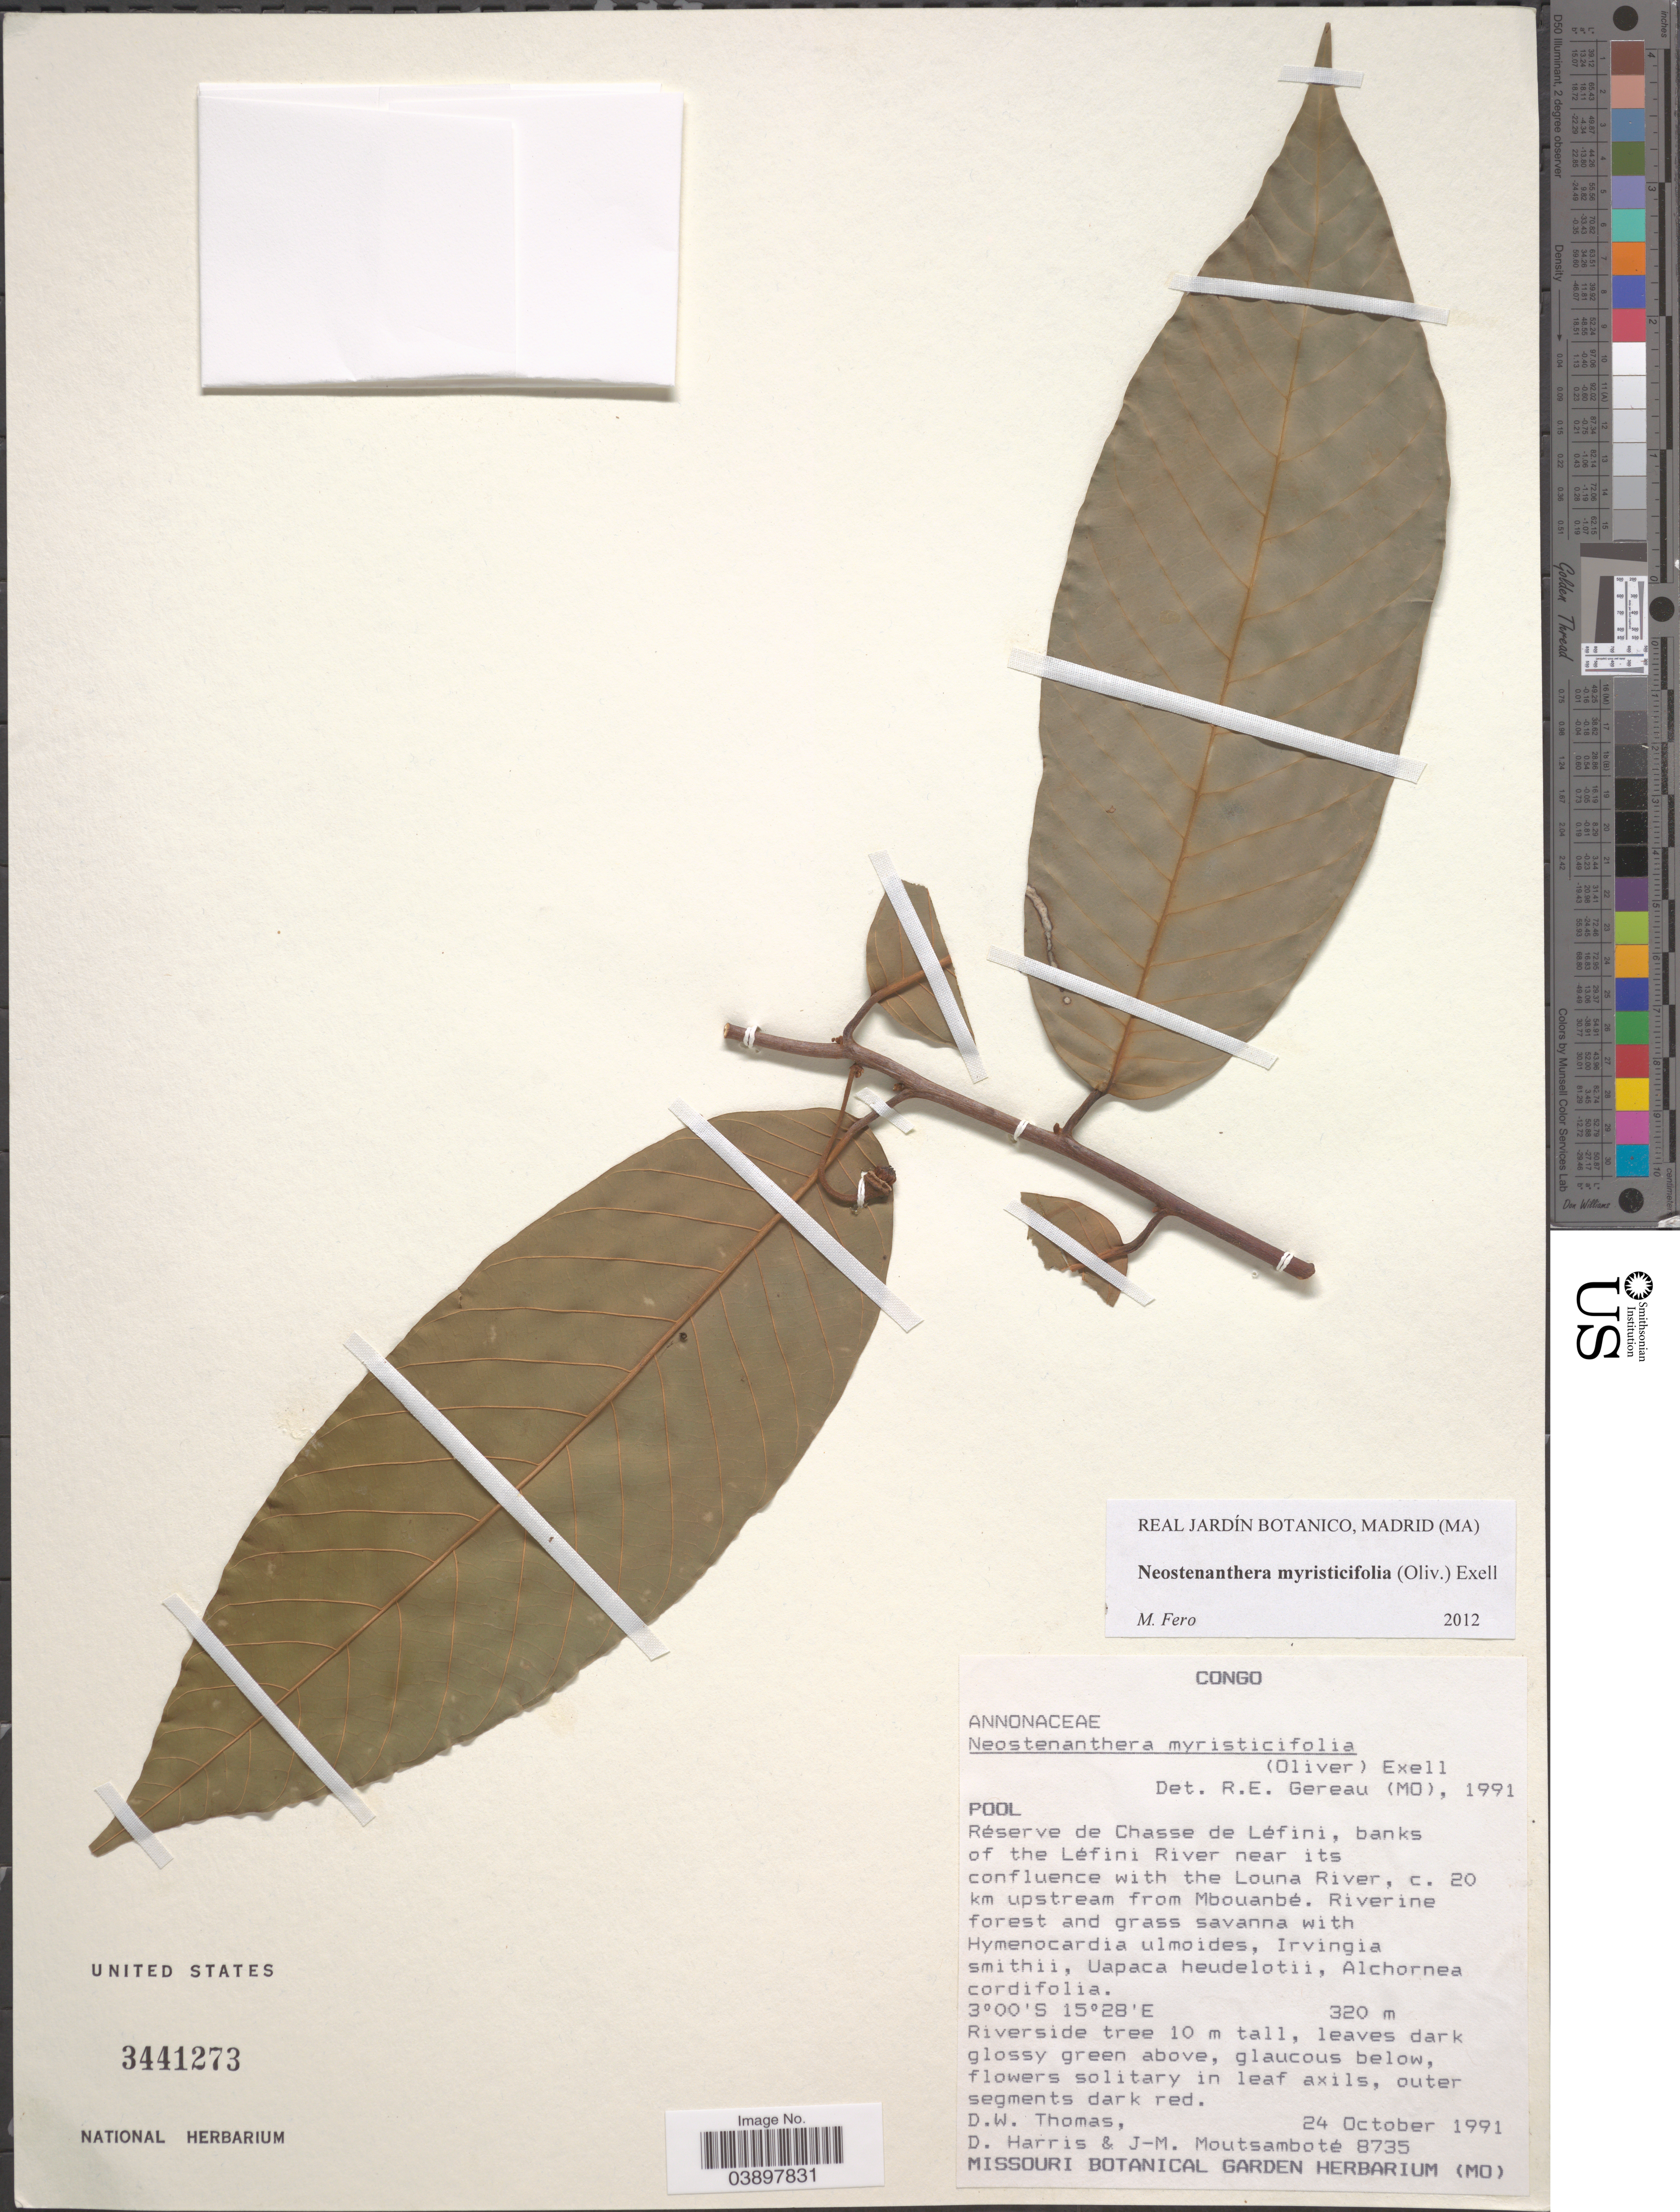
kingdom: Plantae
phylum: Tracheophyta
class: Magnoliopsida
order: Magnoliales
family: Annonaceae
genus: Neostenanthera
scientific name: Neostenanthera myristicifolia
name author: (Oliv.) Exell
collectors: D. W. Thomas, D. Harris & J. Moutsambote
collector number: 8735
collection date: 1991-10-24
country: Congo, Republic of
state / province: Pool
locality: Réserve de Chasse de Léfini, banks of the Léfini River near its confluence with the Louna River, c. 20 km upstream from mbouanbé.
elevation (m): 320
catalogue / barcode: US 3441273